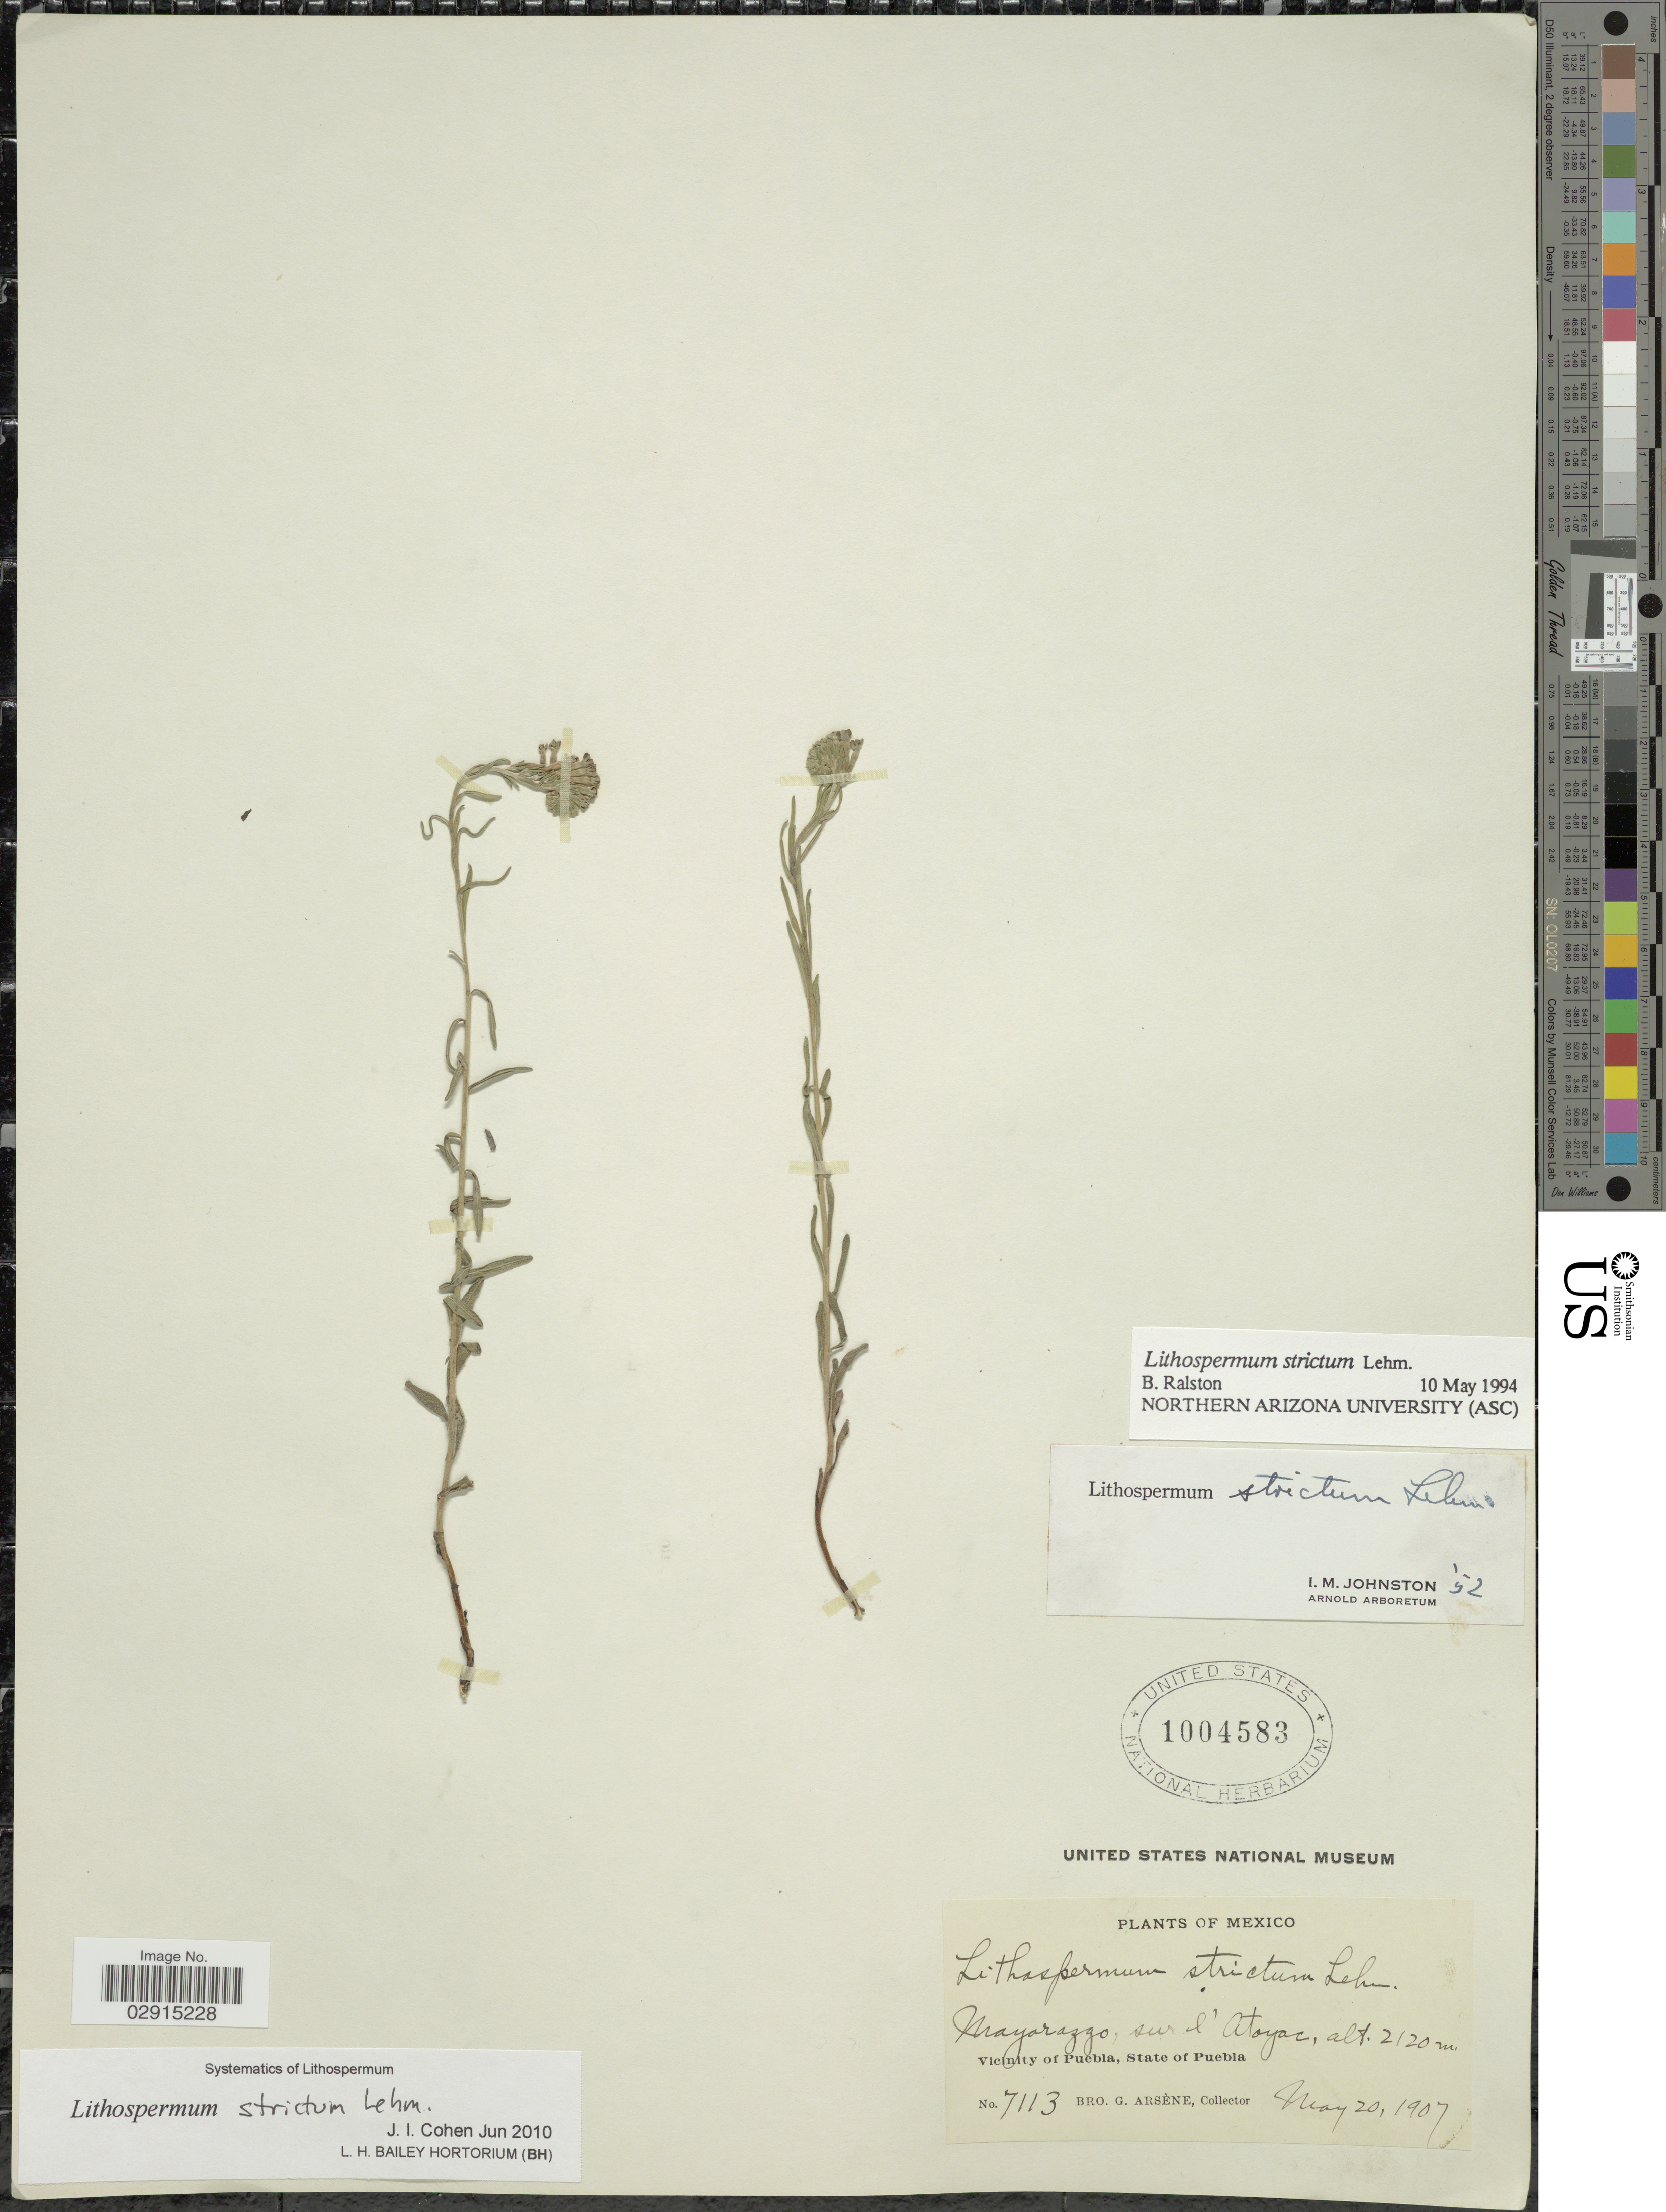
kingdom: Plantae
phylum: Tracheophyta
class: Magnoliopsida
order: Boraginales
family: Boraginaceae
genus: Lithospermum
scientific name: Lithospermum strictum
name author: Lehm.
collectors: Bro. G. Arsène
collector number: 7113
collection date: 1907-05-20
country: Mexico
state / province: Puebla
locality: Mayorazgo, sur l' Atoyac. Vicinity of Puebla.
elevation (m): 2120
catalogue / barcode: US 1004583